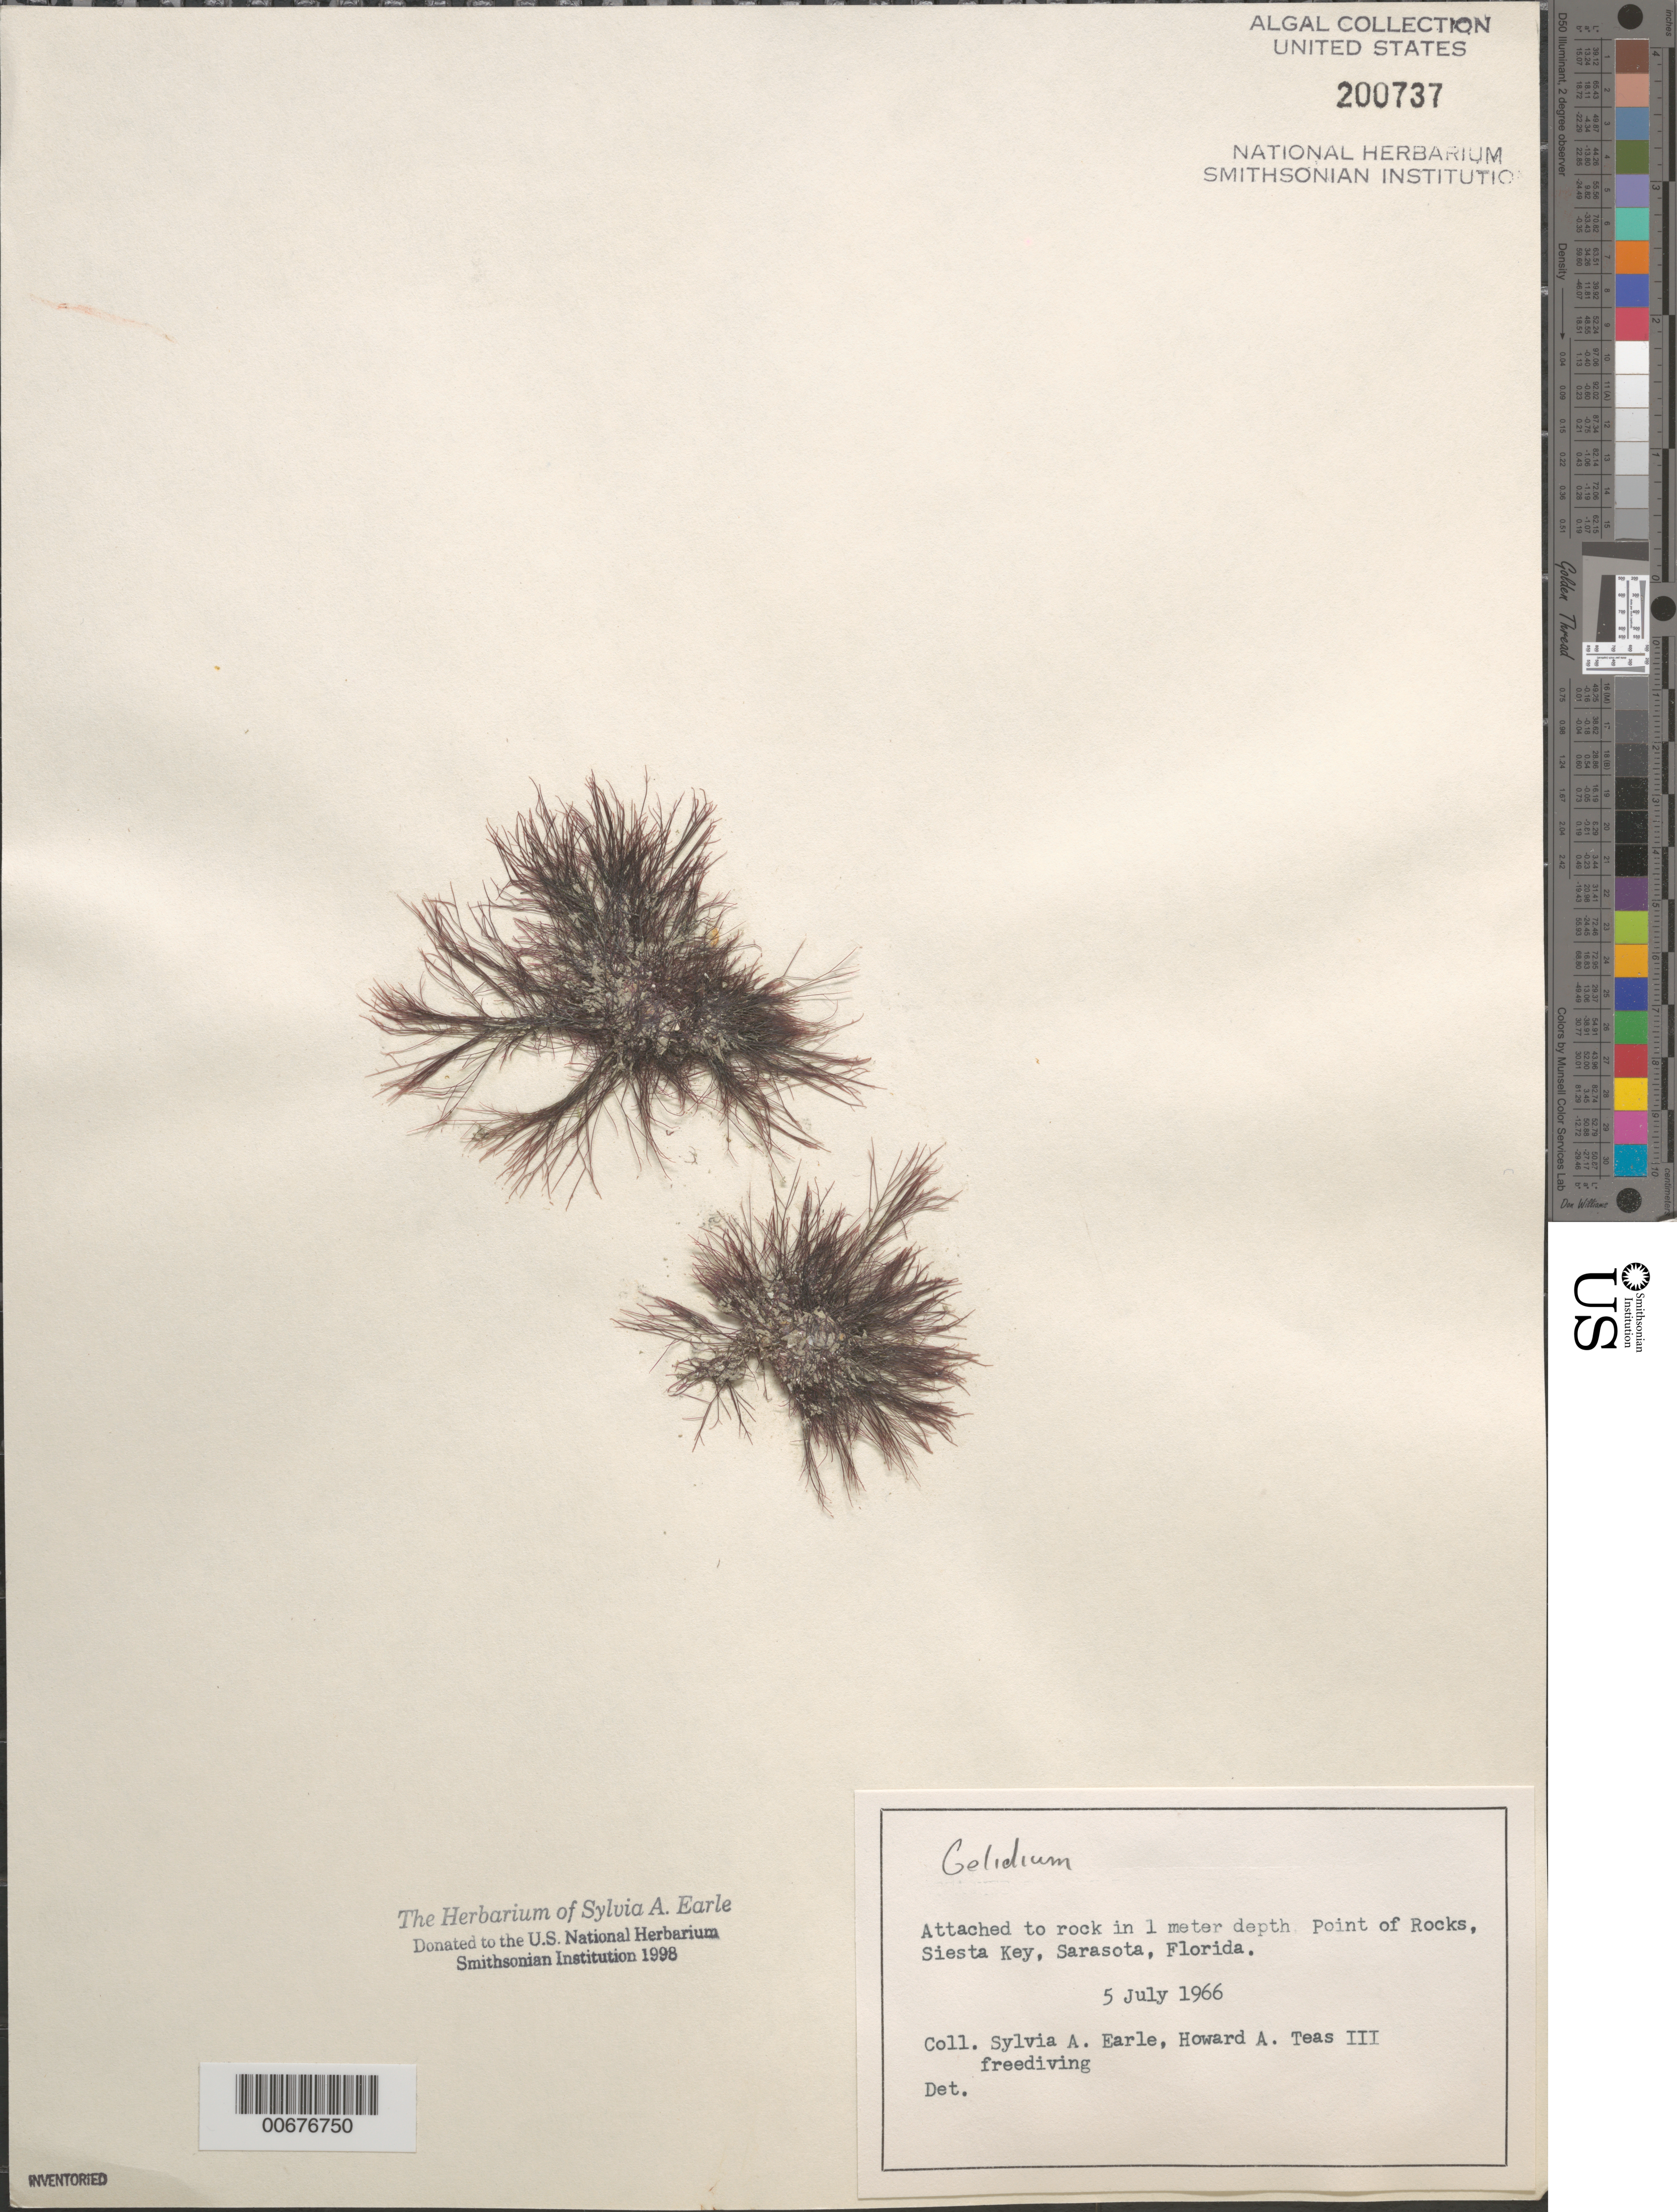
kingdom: Plantae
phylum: Rhodophyta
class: Florideophyceae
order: Gelidiales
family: Gelidiaceae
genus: Gelidium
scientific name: Gelidium sp.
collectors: S. A. Earle & H. Teas III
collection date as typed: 05 Jul 1966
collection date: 1966-07-05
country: United States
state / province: Florida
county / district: Sarasota County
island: Siesta Key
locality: Point of Rocks, Sarasota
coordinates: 27 14.6'N, 82 32.1'W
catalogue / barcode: US 200737